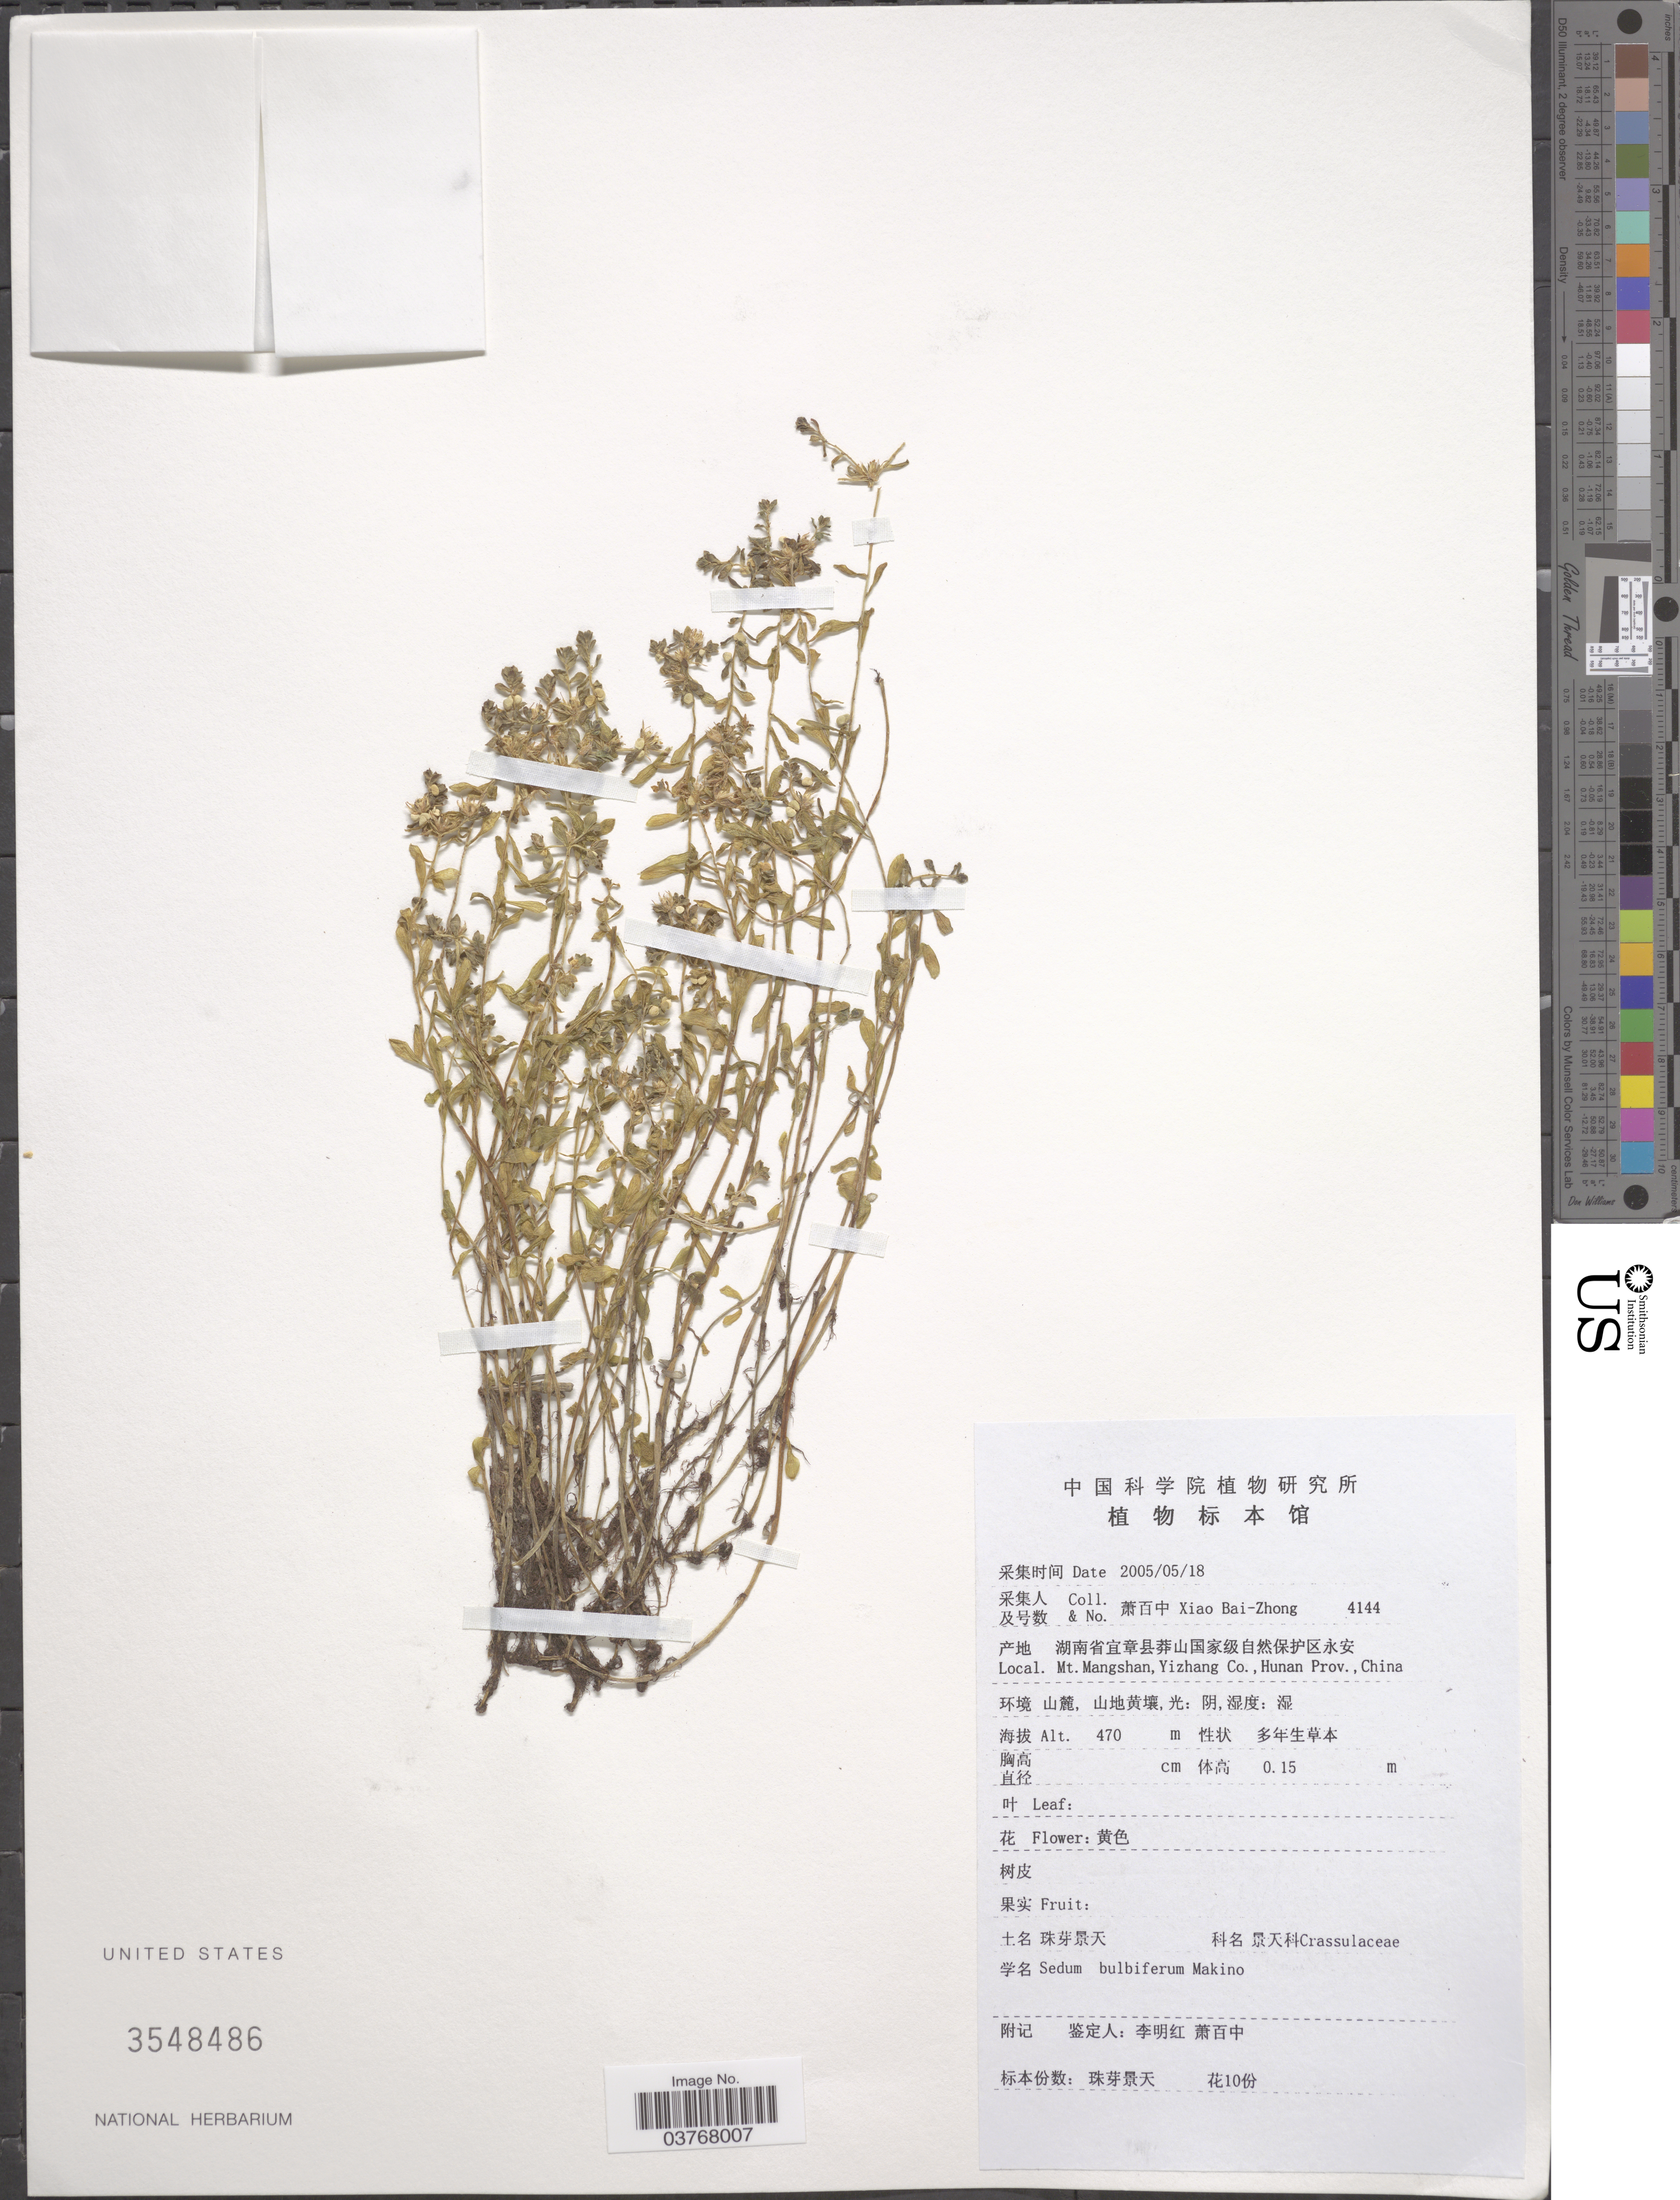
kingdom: Plantae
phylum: Tracheophyta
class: Magnoliopsida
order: Saxifragales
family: Crassulaceae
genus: Sedum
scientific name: Sedum bulbiferum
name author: Makino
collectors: B. Z. Xiao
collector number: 4144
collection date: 2005-05-18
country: China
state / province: Hunan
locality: Mt. Mangshan, Yizhang Co.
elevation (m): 470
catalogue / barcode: US 3548486